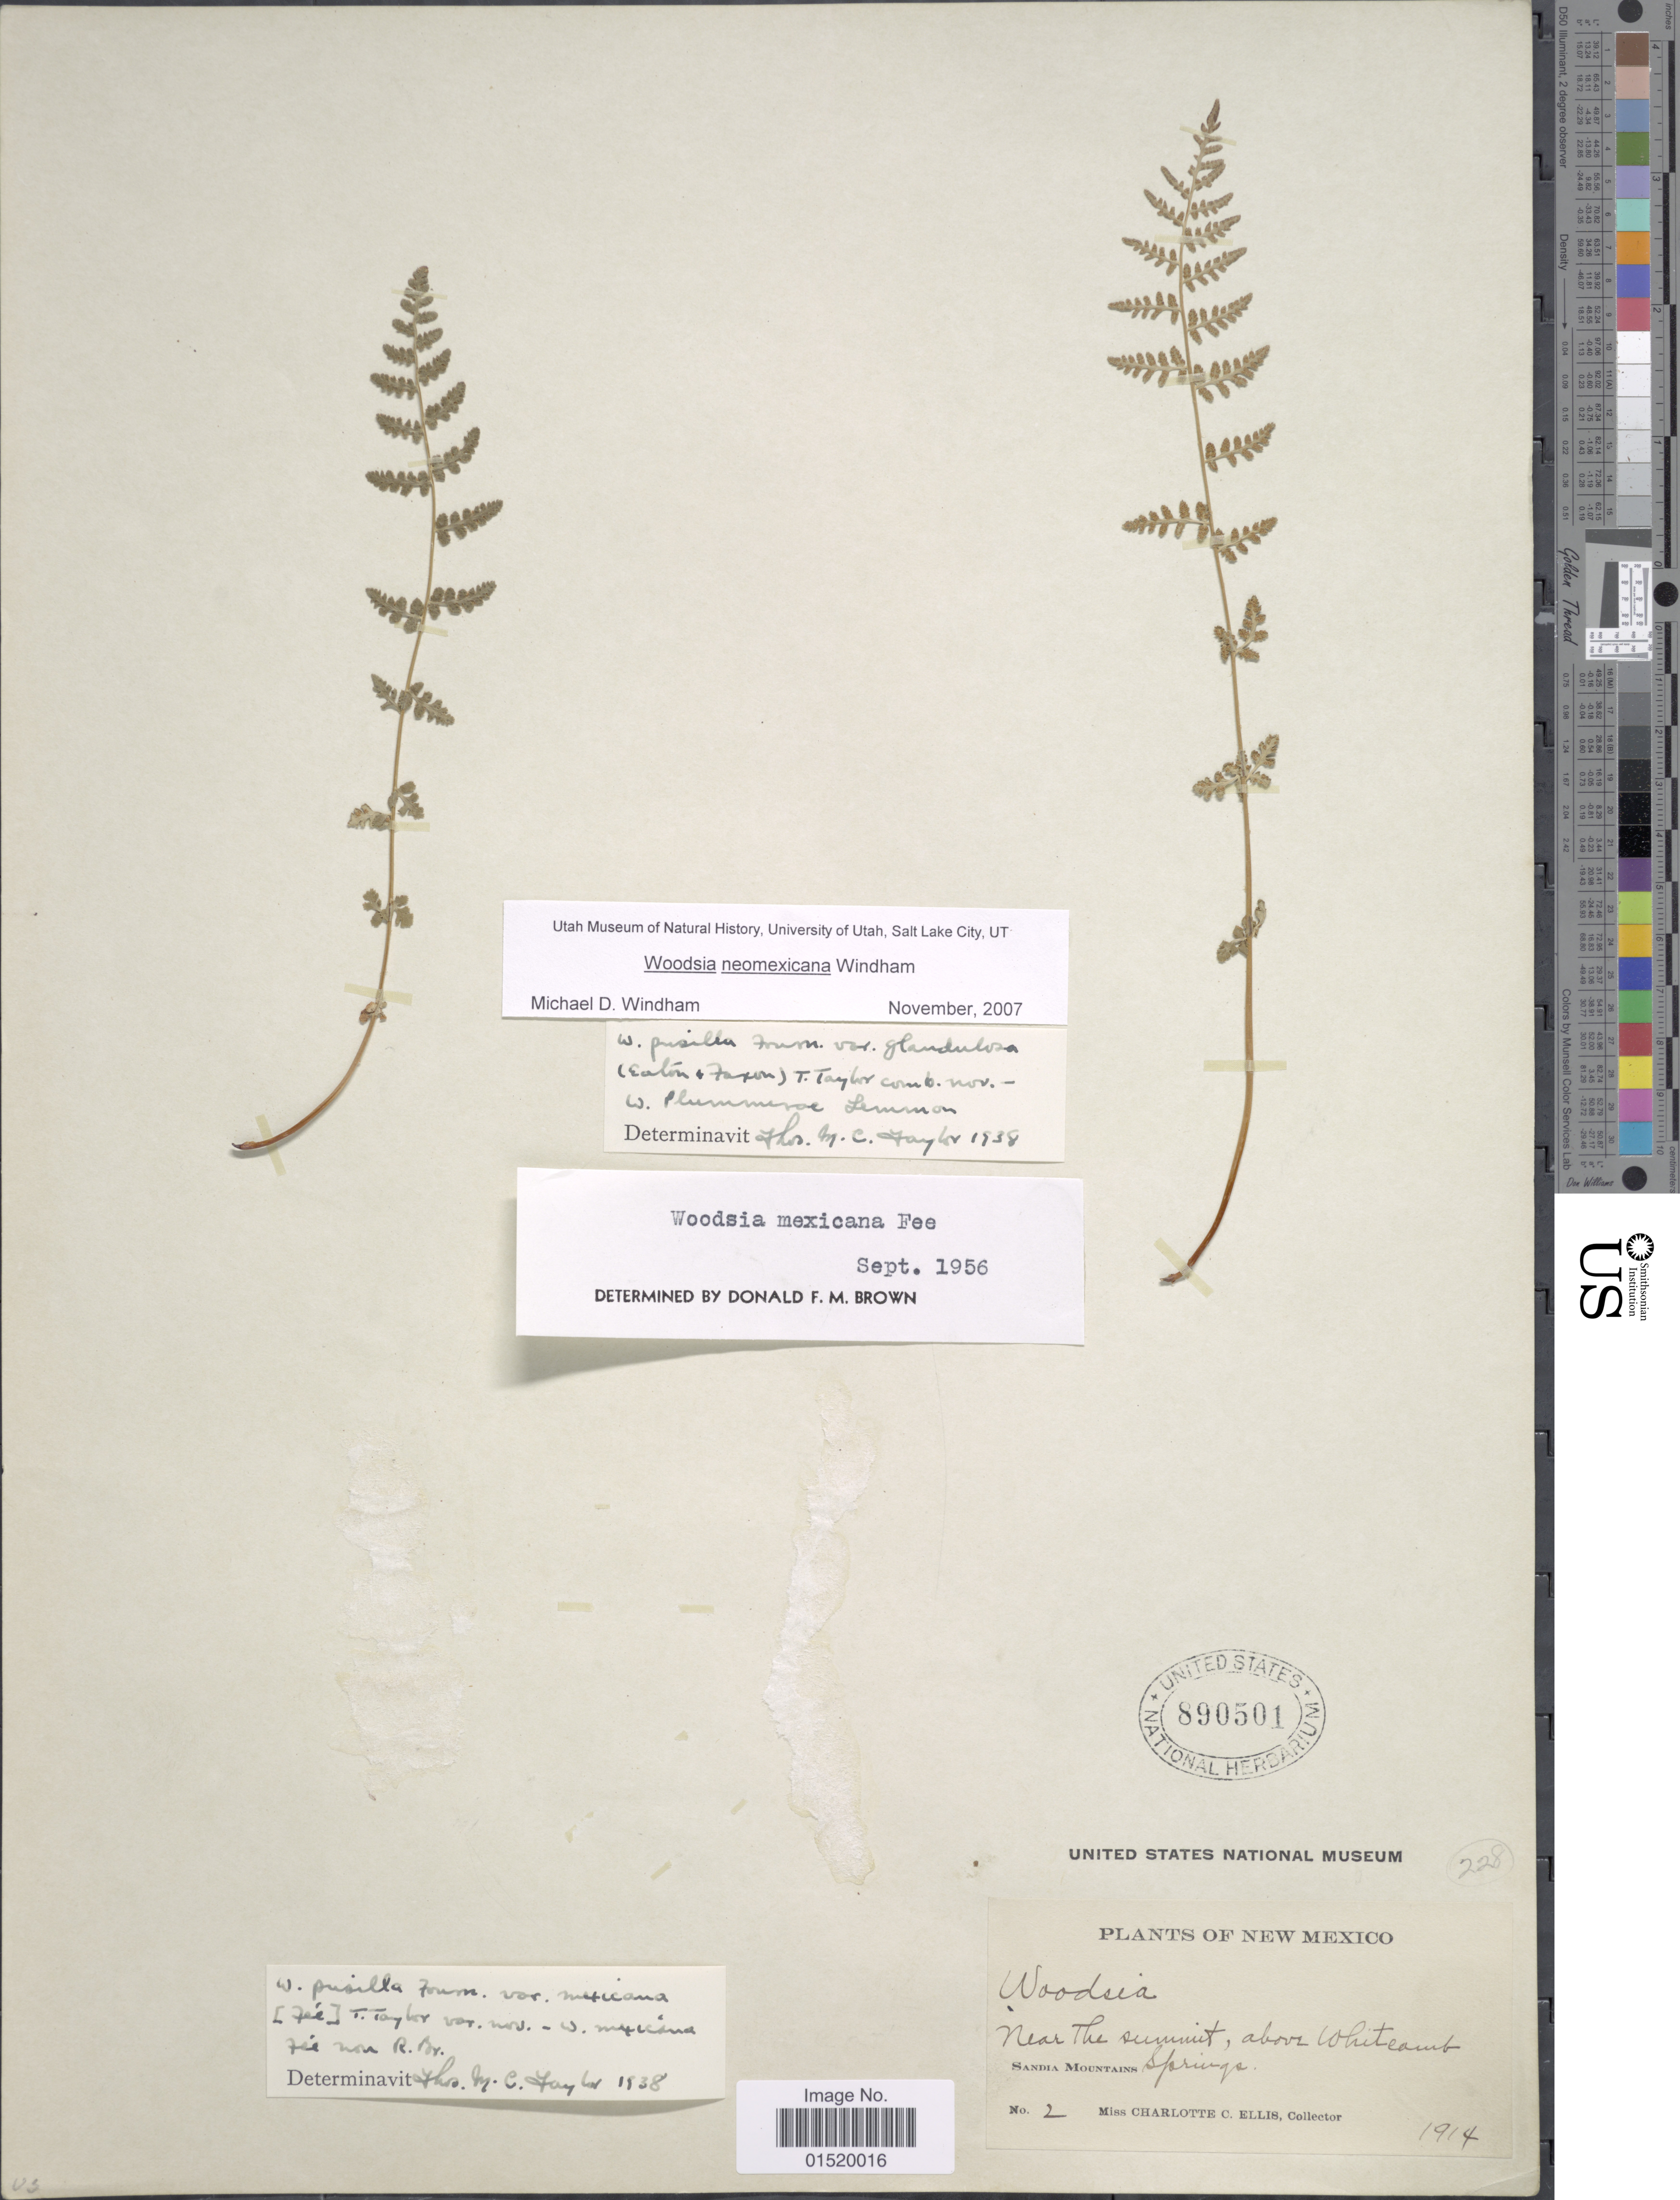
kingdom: Plantae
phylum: Tracheophyta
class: Polypodiopsida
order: Polypodiales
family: Woodsiaceae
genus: Woodsia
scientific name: Woodsia neomexicana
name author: Windham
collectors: C. C. Ellis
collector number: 2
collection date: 1914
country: United States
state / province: New Mexico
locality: Near the summit, above Whitcomb Springs, Sandia Mountains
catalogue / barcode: US 890501